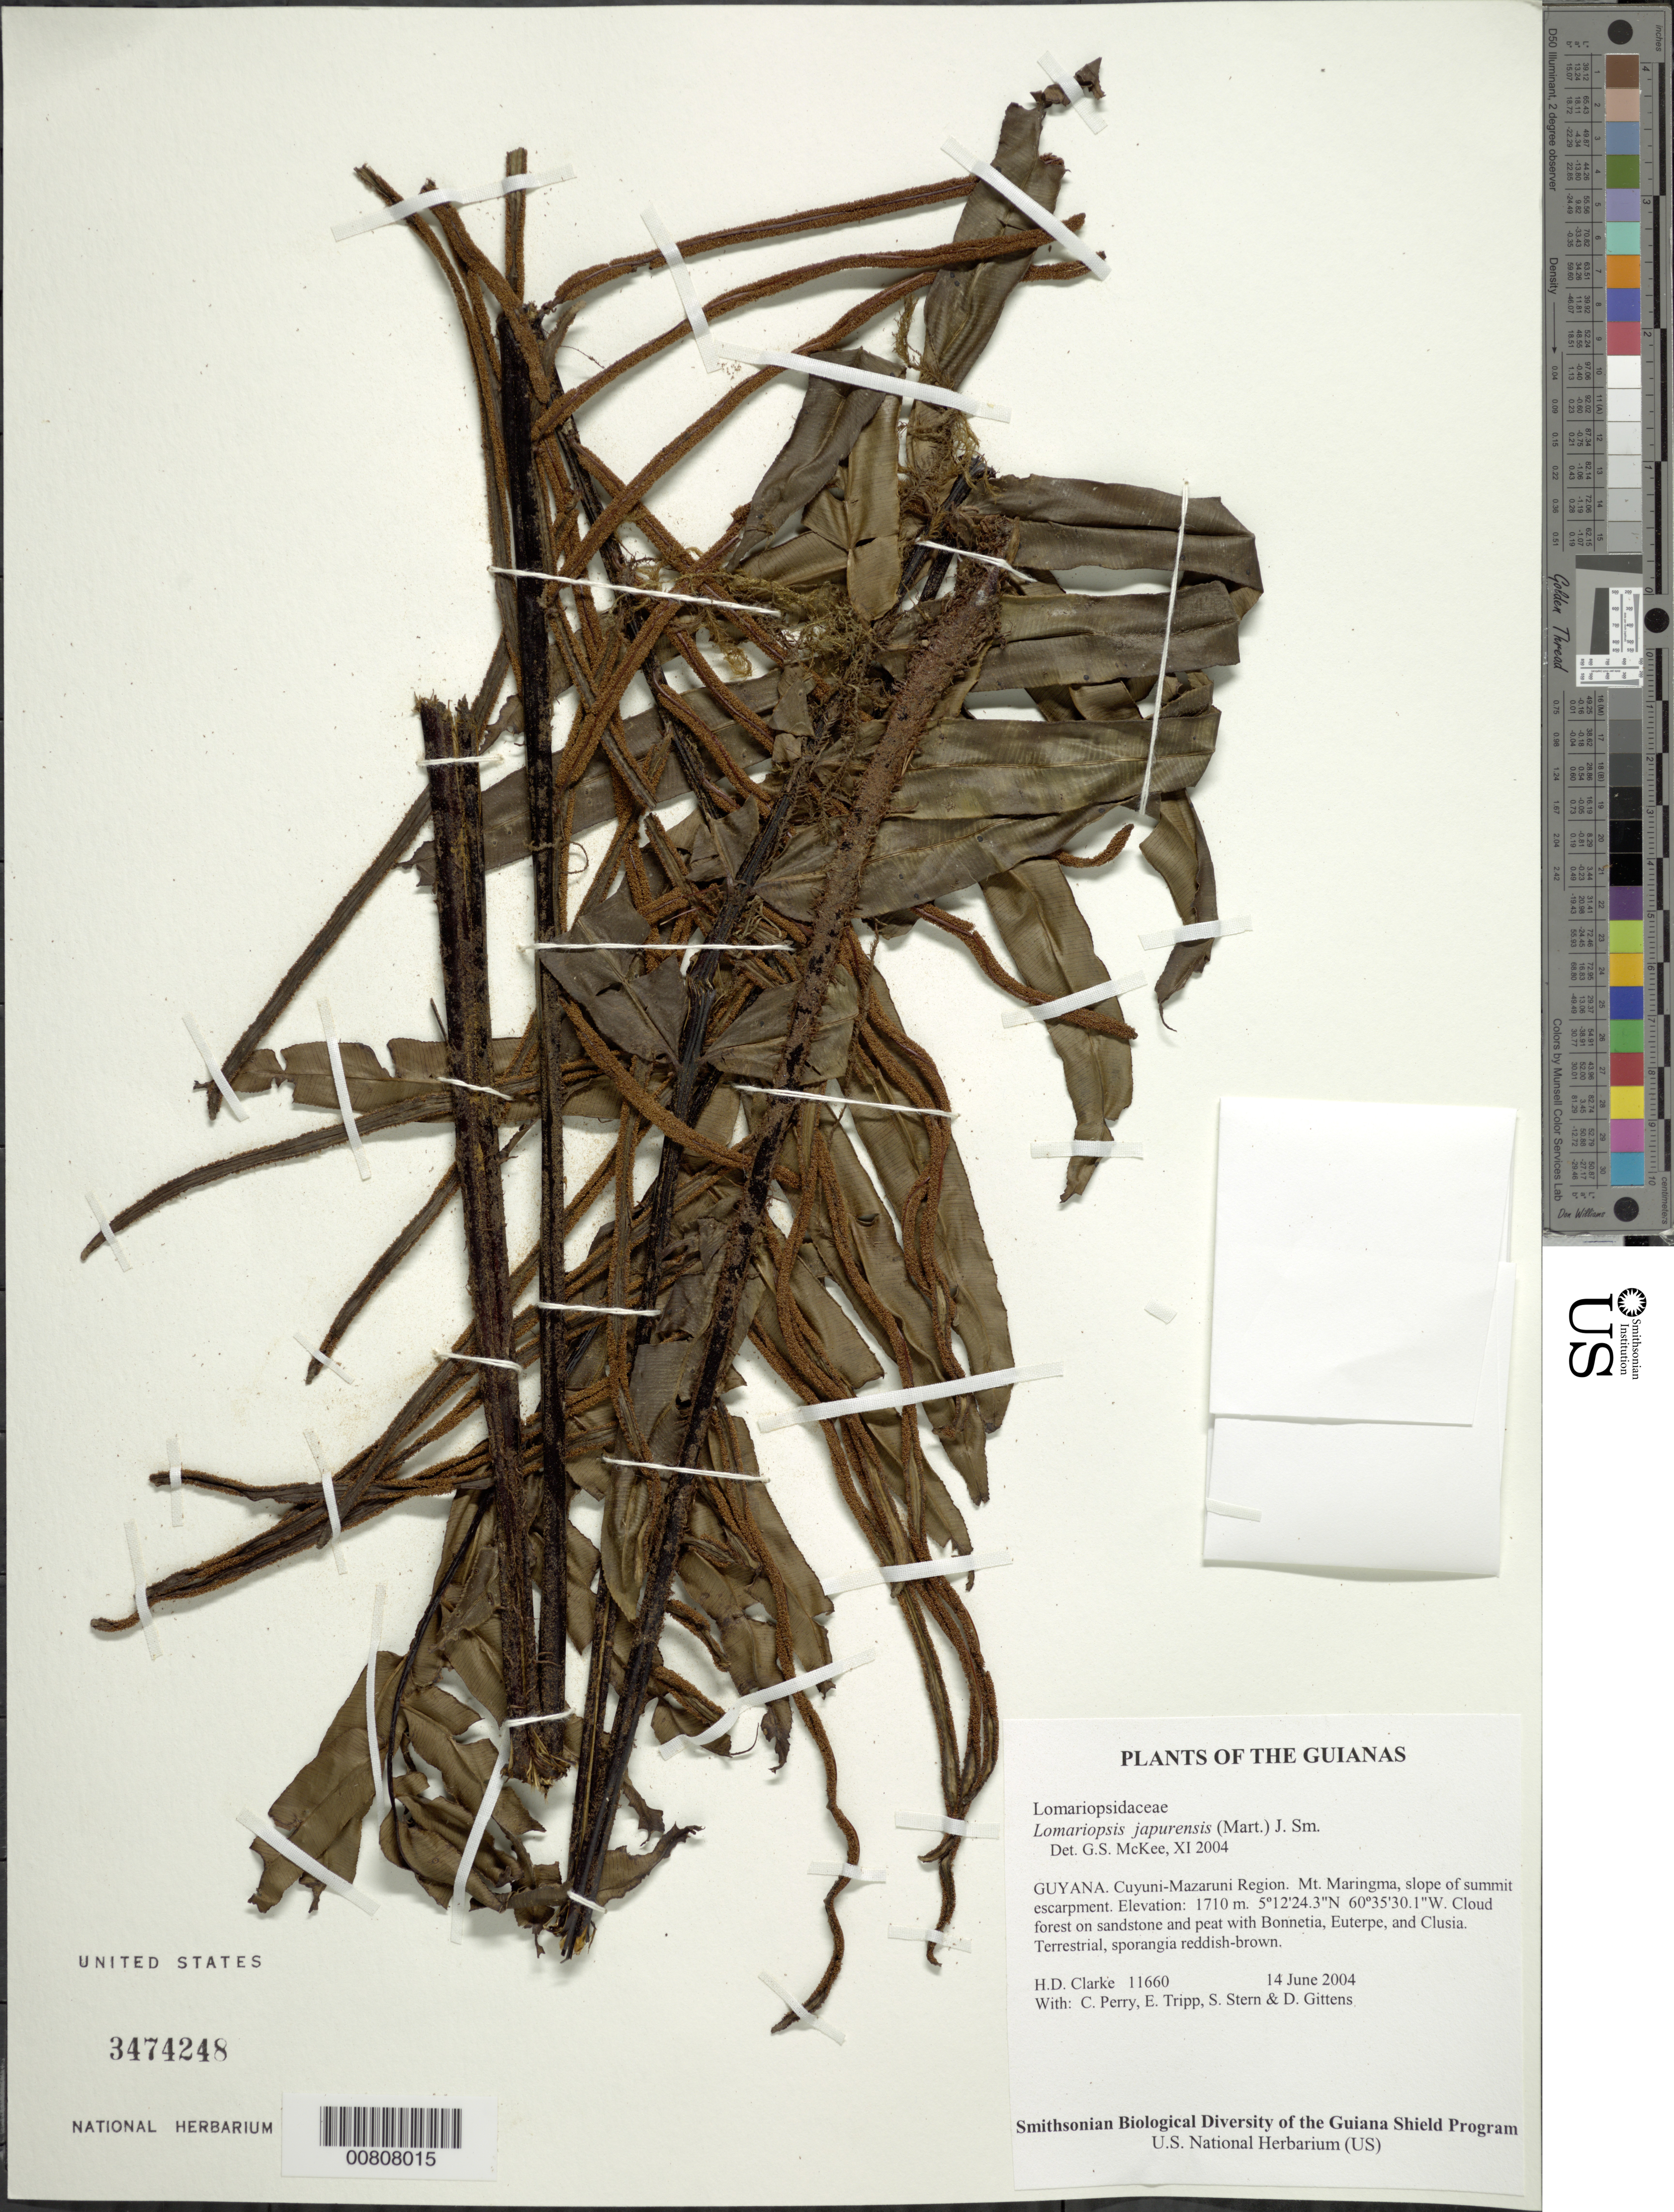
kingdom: Plantae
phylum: Tracheophyta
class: Polypodiopsida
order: Polypodiales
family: Lomariopsidaceae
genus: Lomariopsis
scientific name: Lomariopsis japurensis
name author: (Mart.) J. Sm.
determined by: McKee, G. S., (US), NMNH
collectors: H. D. Clarke, C. Perry, E. Tripp, S. R. Stern & D. Gittens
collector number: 11660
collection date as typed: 14 June 2004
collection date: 2004-06-14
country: Guyana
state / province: Cuyuni-Mazaruni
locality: Mt. Maringma, slope of summit escarpment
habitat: Cloud forest on sandstone and peat with Bonnetia, Euterpe, and Clusia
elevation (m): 1710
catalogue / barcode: US 3474248